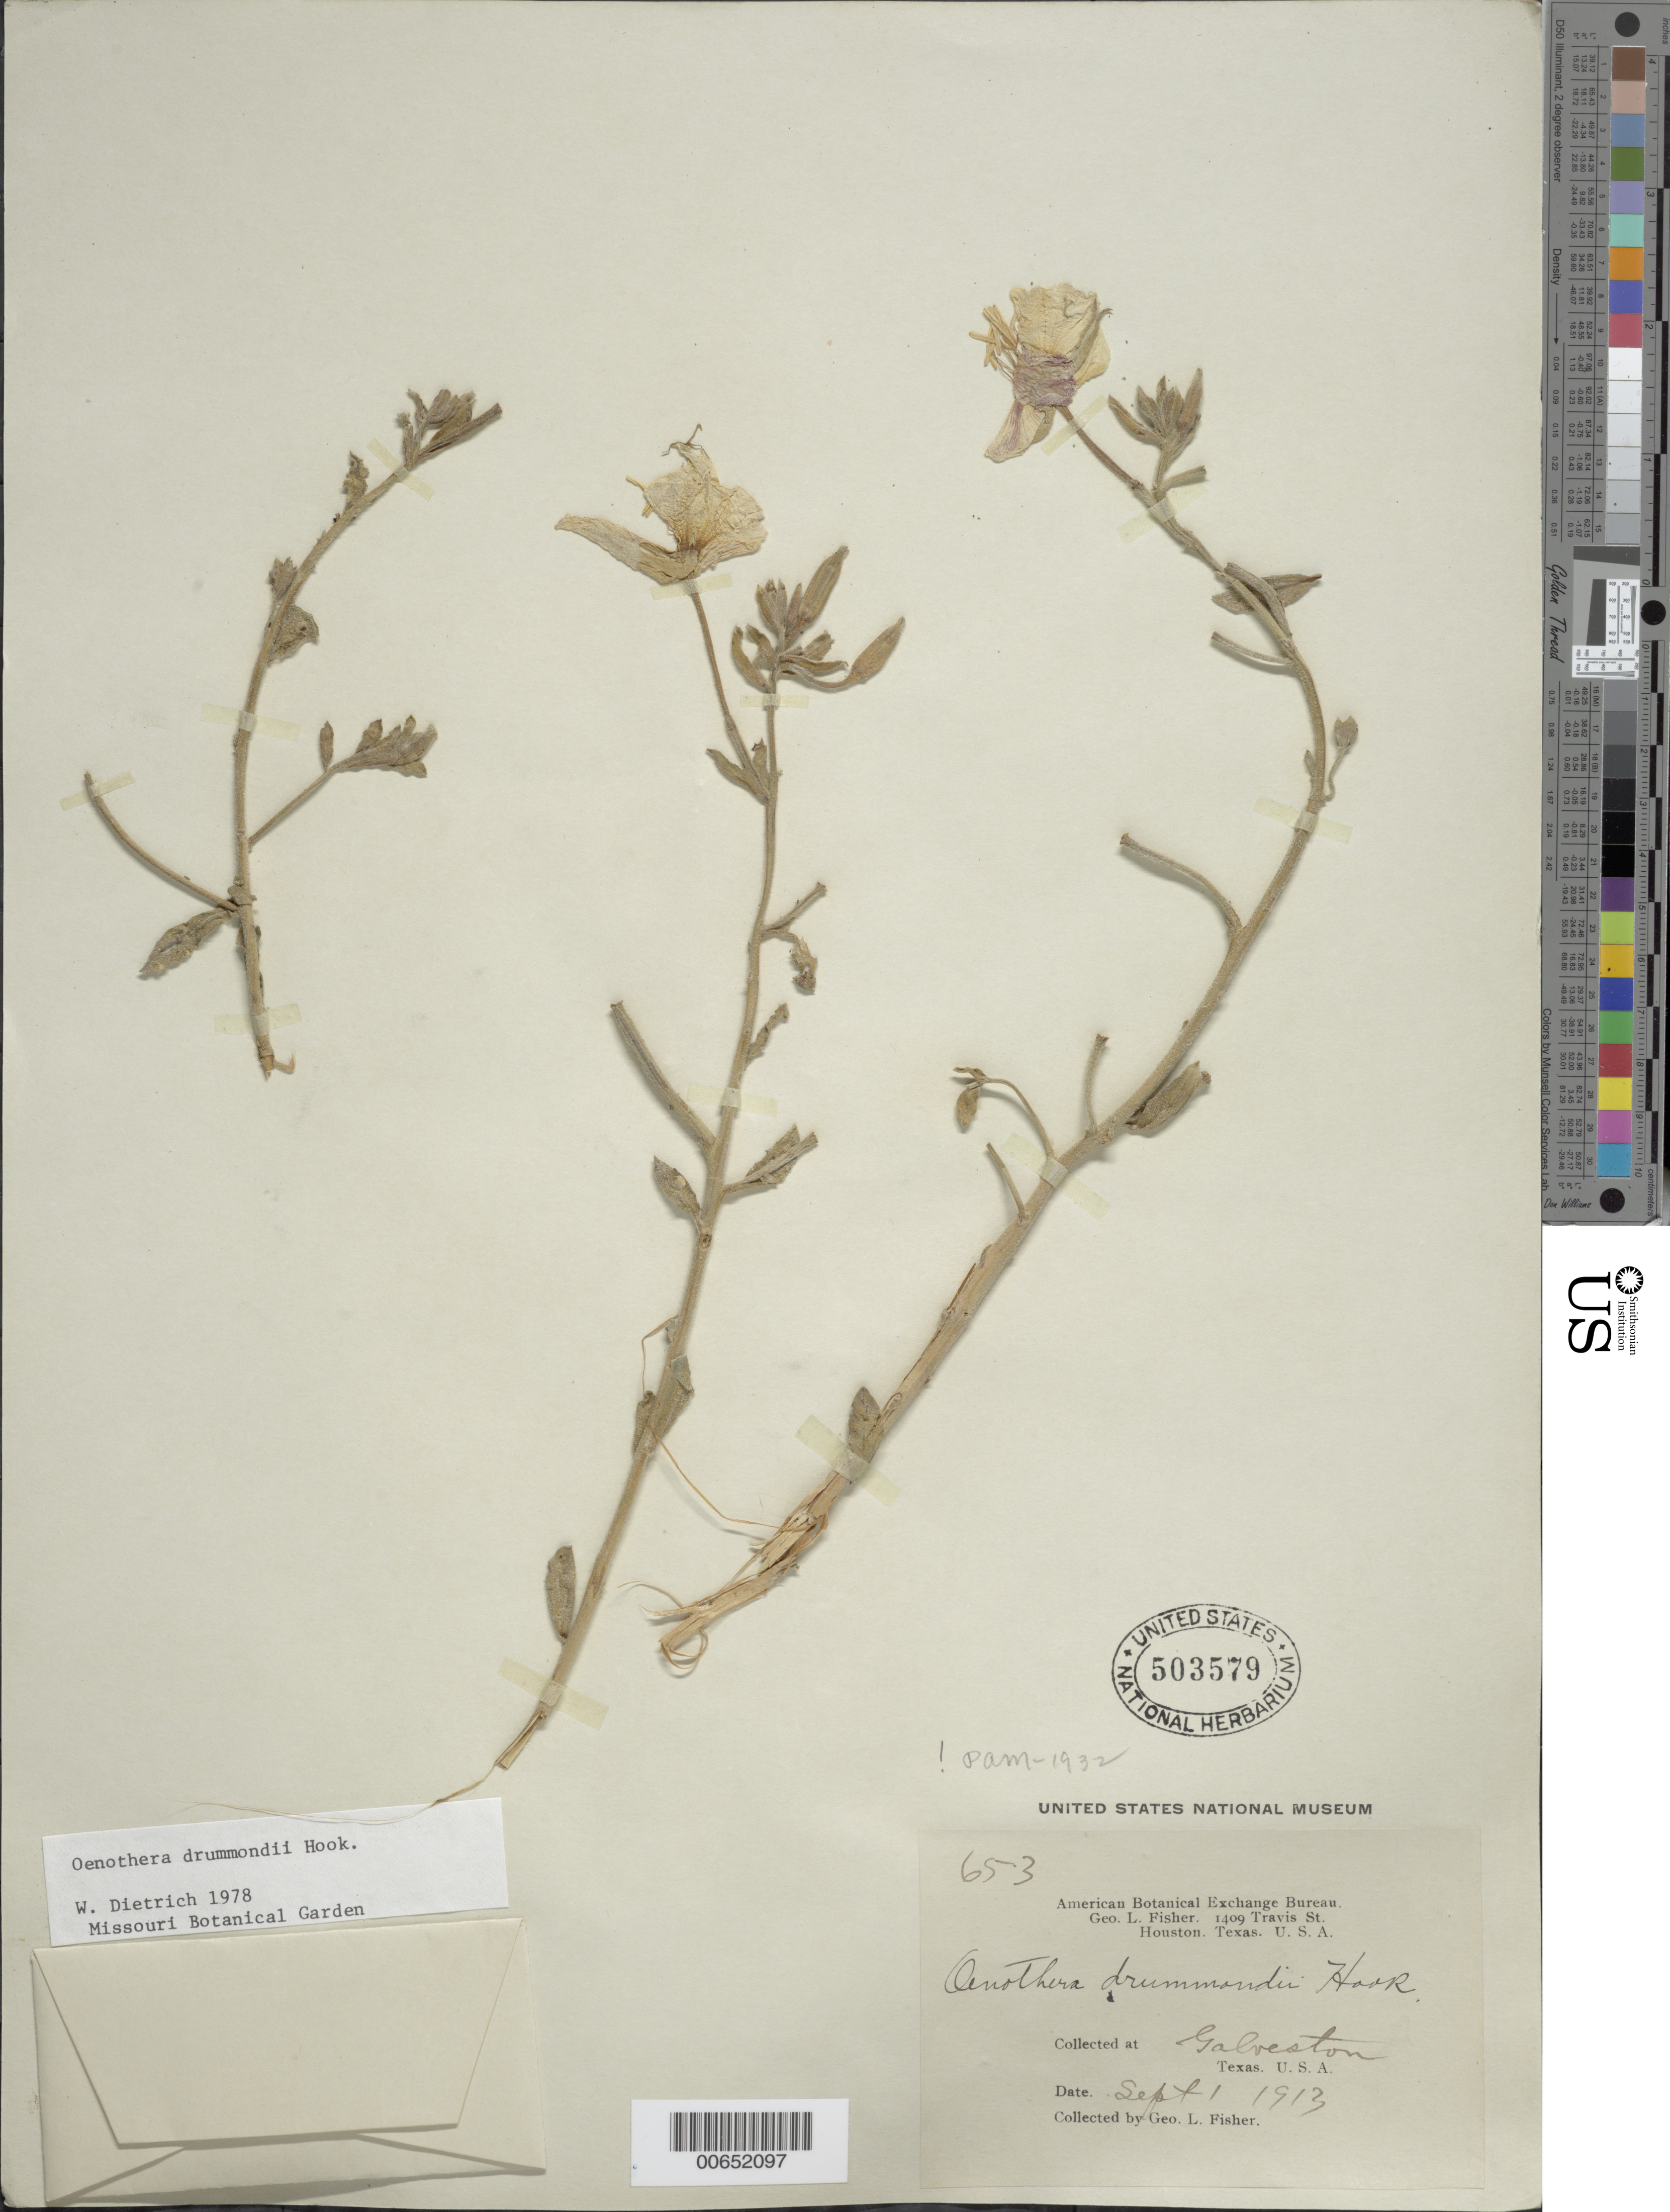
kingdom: Plantae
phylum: Tracheophyta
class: Magnoliopsida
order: Myrtales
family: Onagraceae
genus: Oenothera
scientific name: Oenothera drummondii subsp. drummondii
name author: Hook.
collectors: G. L. Fisher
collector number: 653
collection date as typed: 01 Sep 1913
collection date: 1913-09-01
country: United States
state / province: Texas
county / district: Galveston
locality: Galveston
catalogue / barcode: US 503579